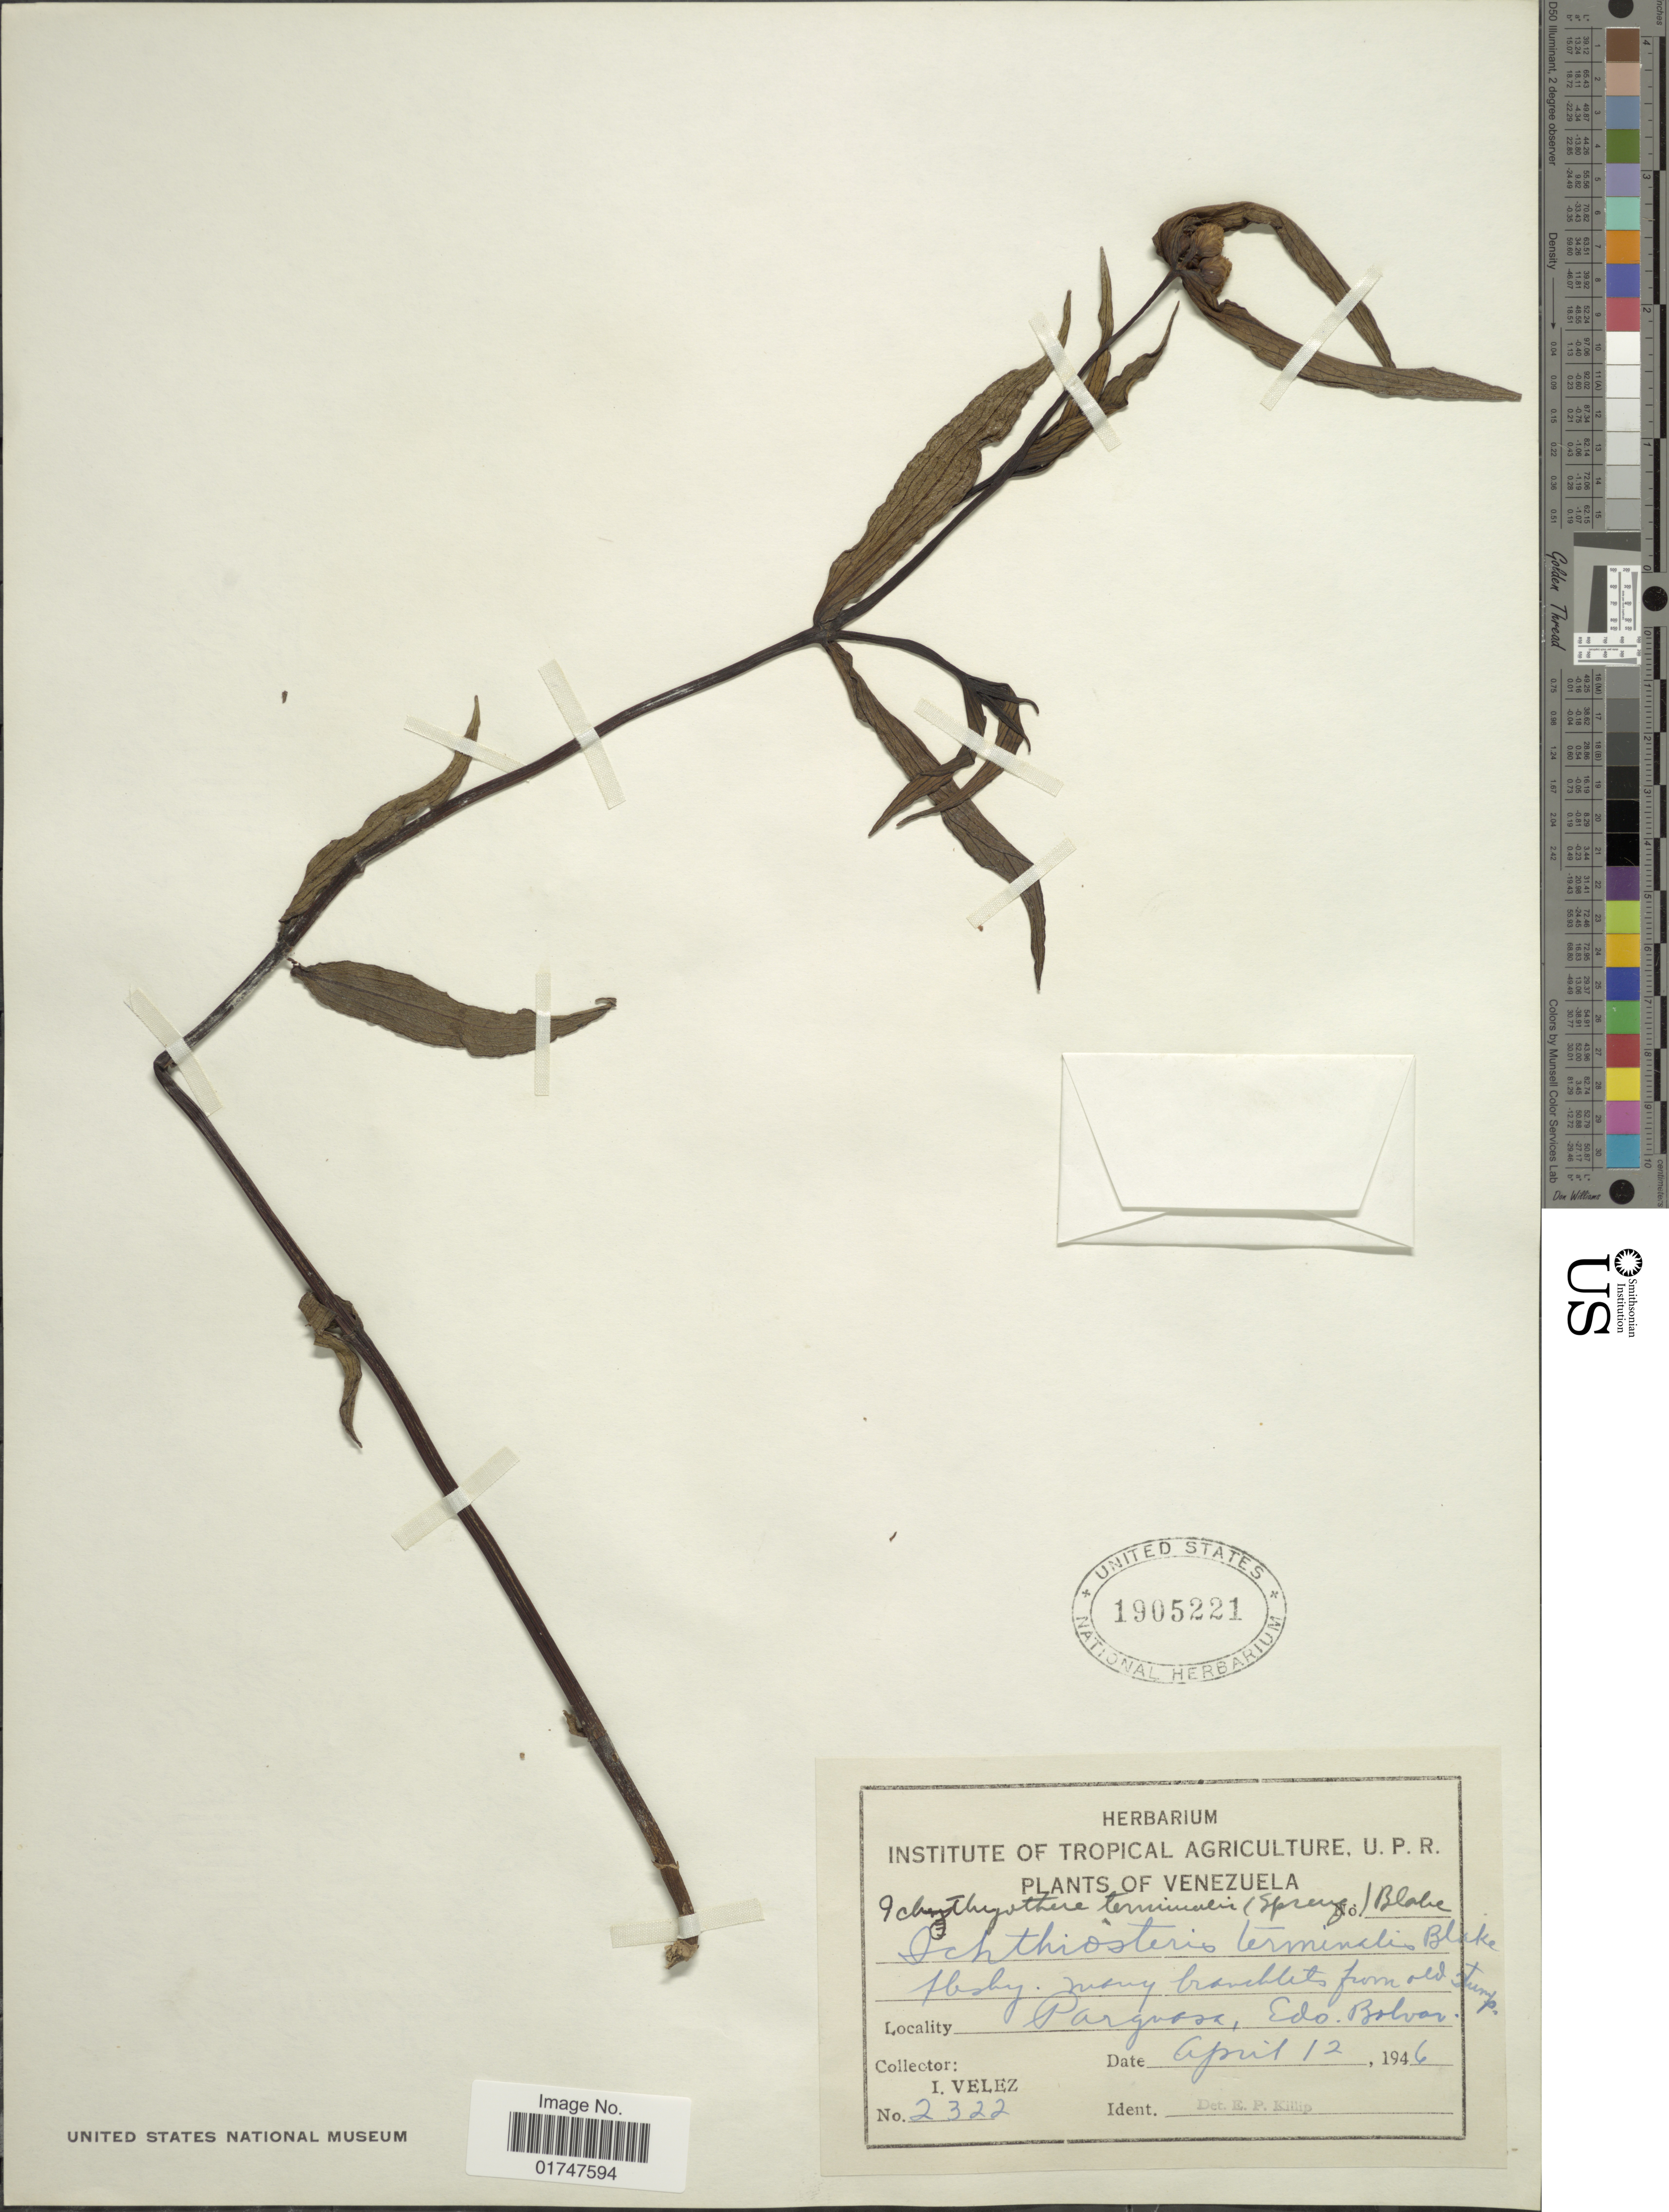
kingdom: Plantae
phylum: Tracheophyta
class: Magnoliopsida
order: Asterales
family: Asteraceae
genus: Ichthyothere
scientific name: Ichthyothere terminalis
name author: (Spreng.) S.F. Blake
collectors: I. Velez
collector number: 2322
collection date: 1946-04-12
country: Venezuela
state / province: Bolivar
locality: Parguosa, Edo. Bolivar.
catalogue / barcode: US 1905221